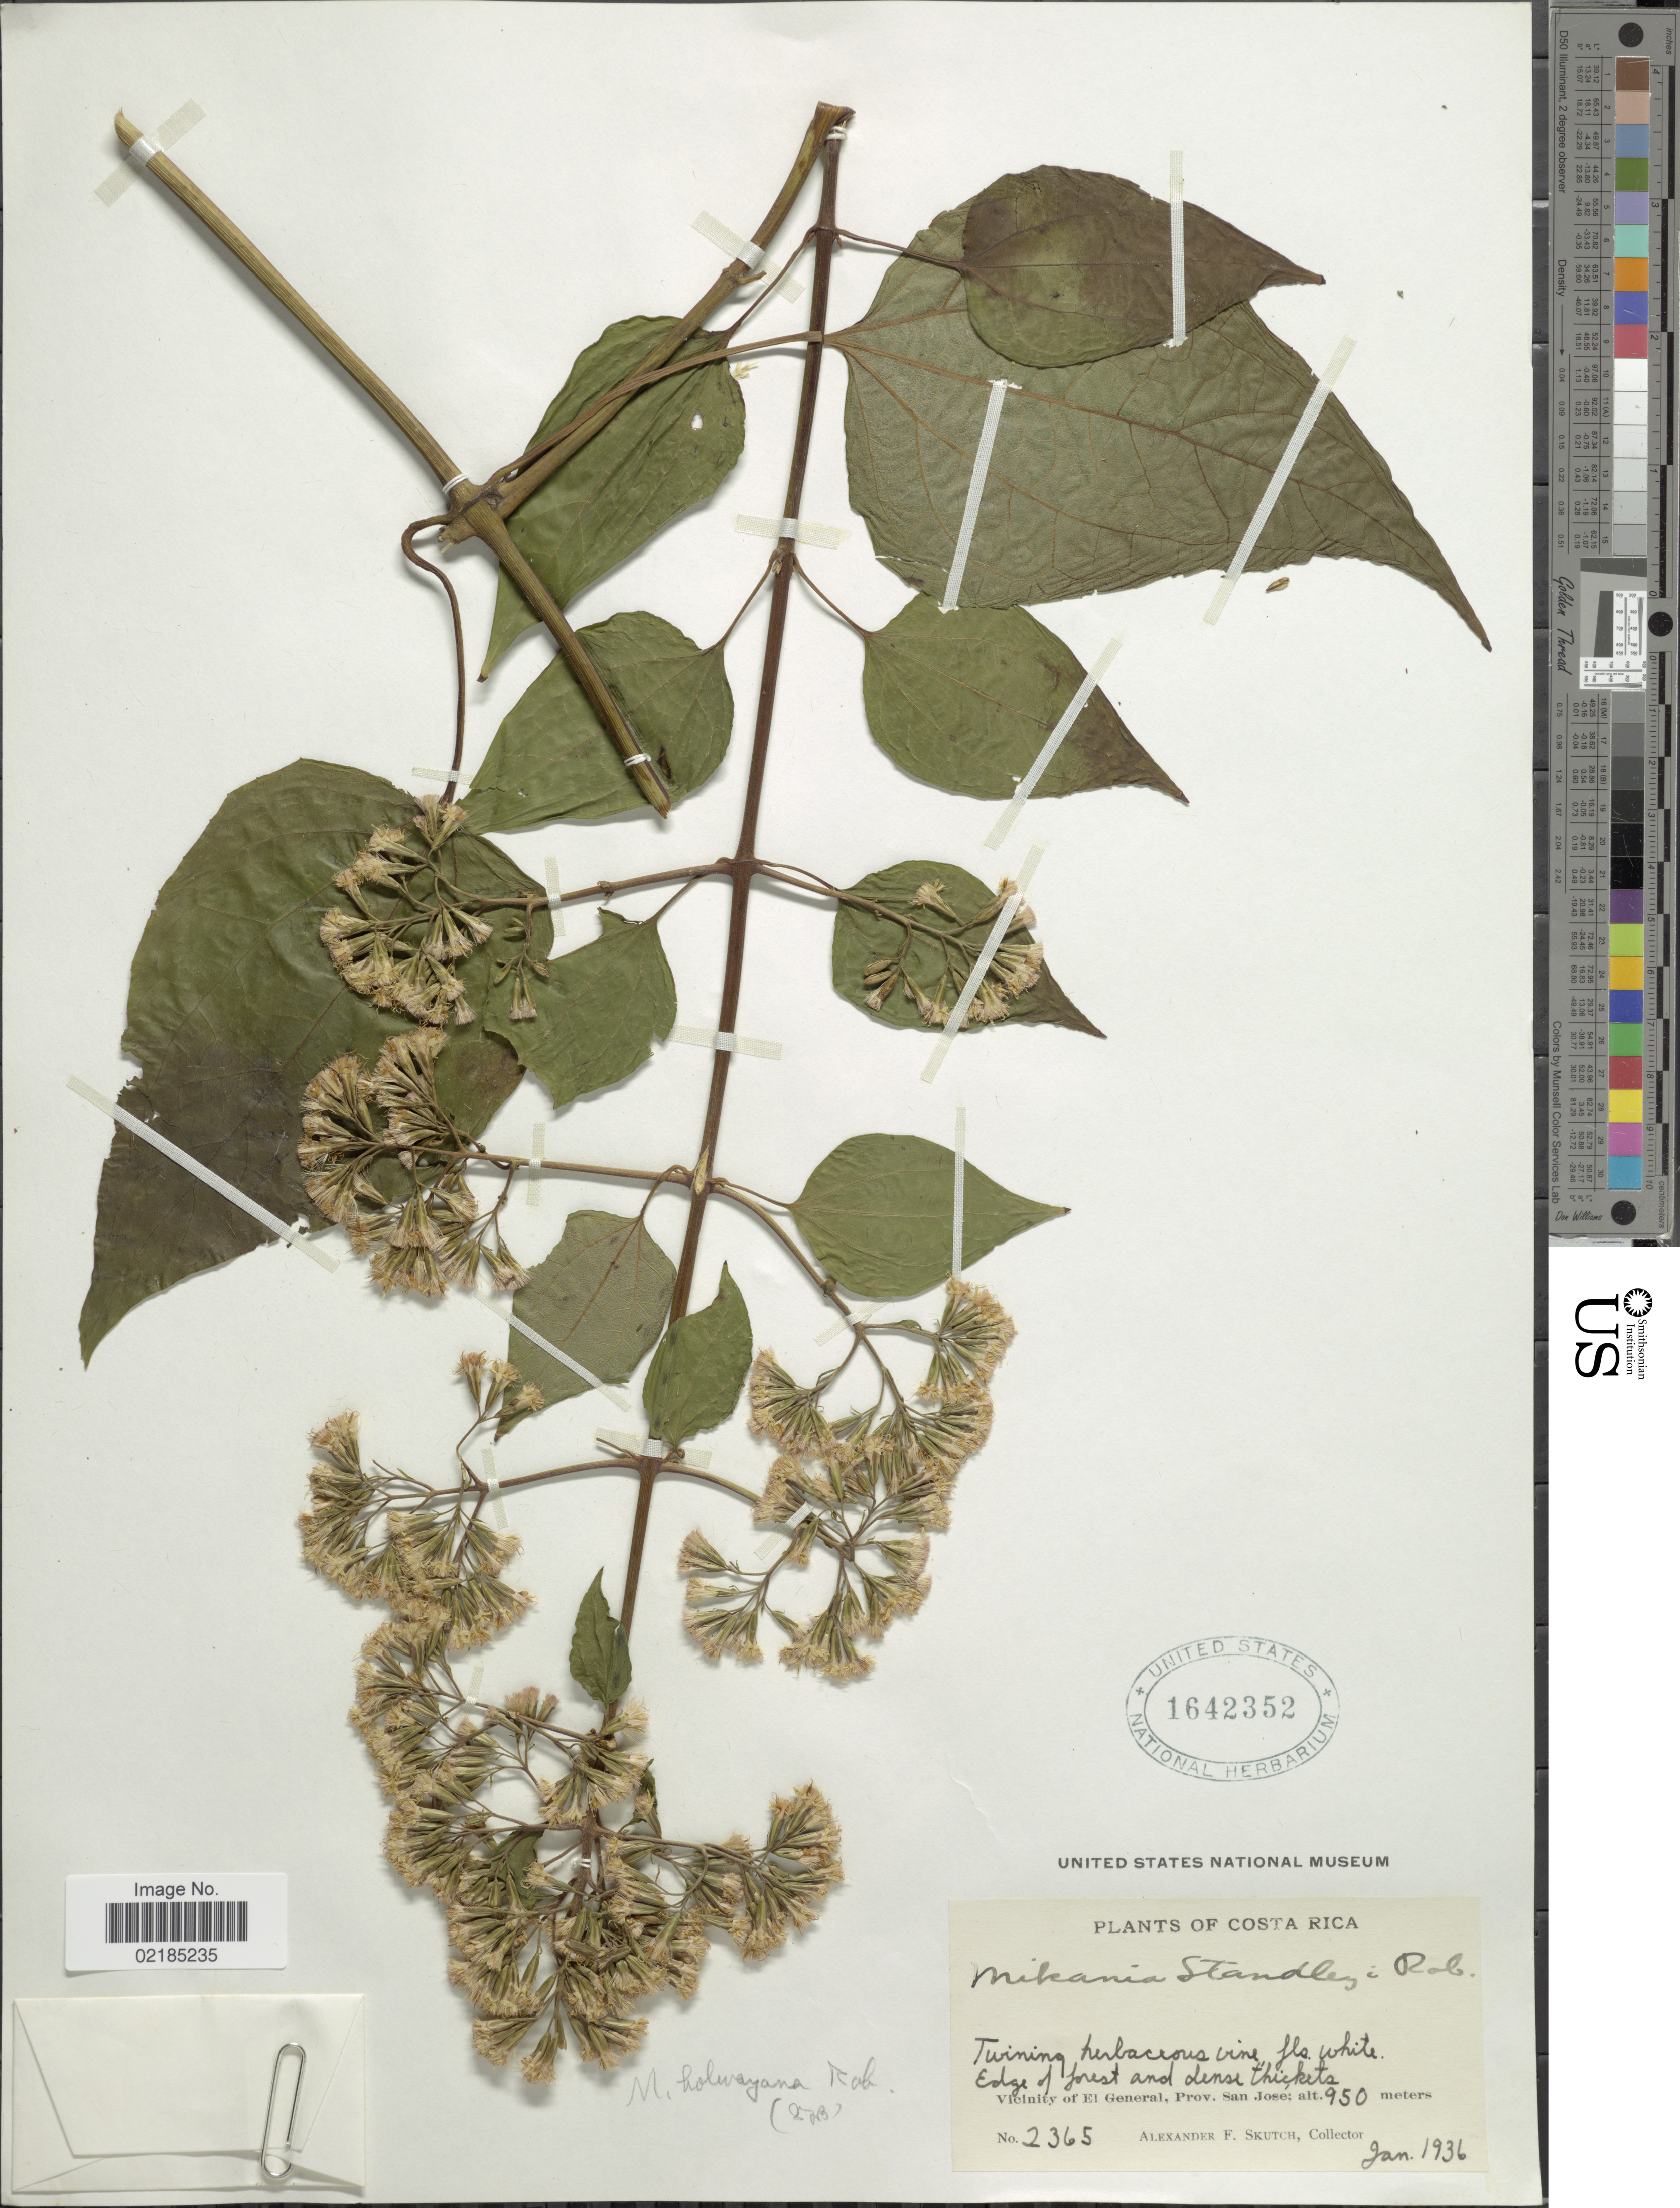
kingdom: Plantae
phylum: Tracheophyta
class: Magnoliopsida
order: Asterales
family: Asteraceae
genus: Mikania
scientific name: Mikania holwayana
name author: B.L. Rob.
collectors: A. F. Skutch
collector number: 2365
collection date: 1936-01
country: Costa Rica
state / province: San José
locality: Vicinity of El General, Prov. San José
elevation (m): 950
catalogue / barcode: US 1642352